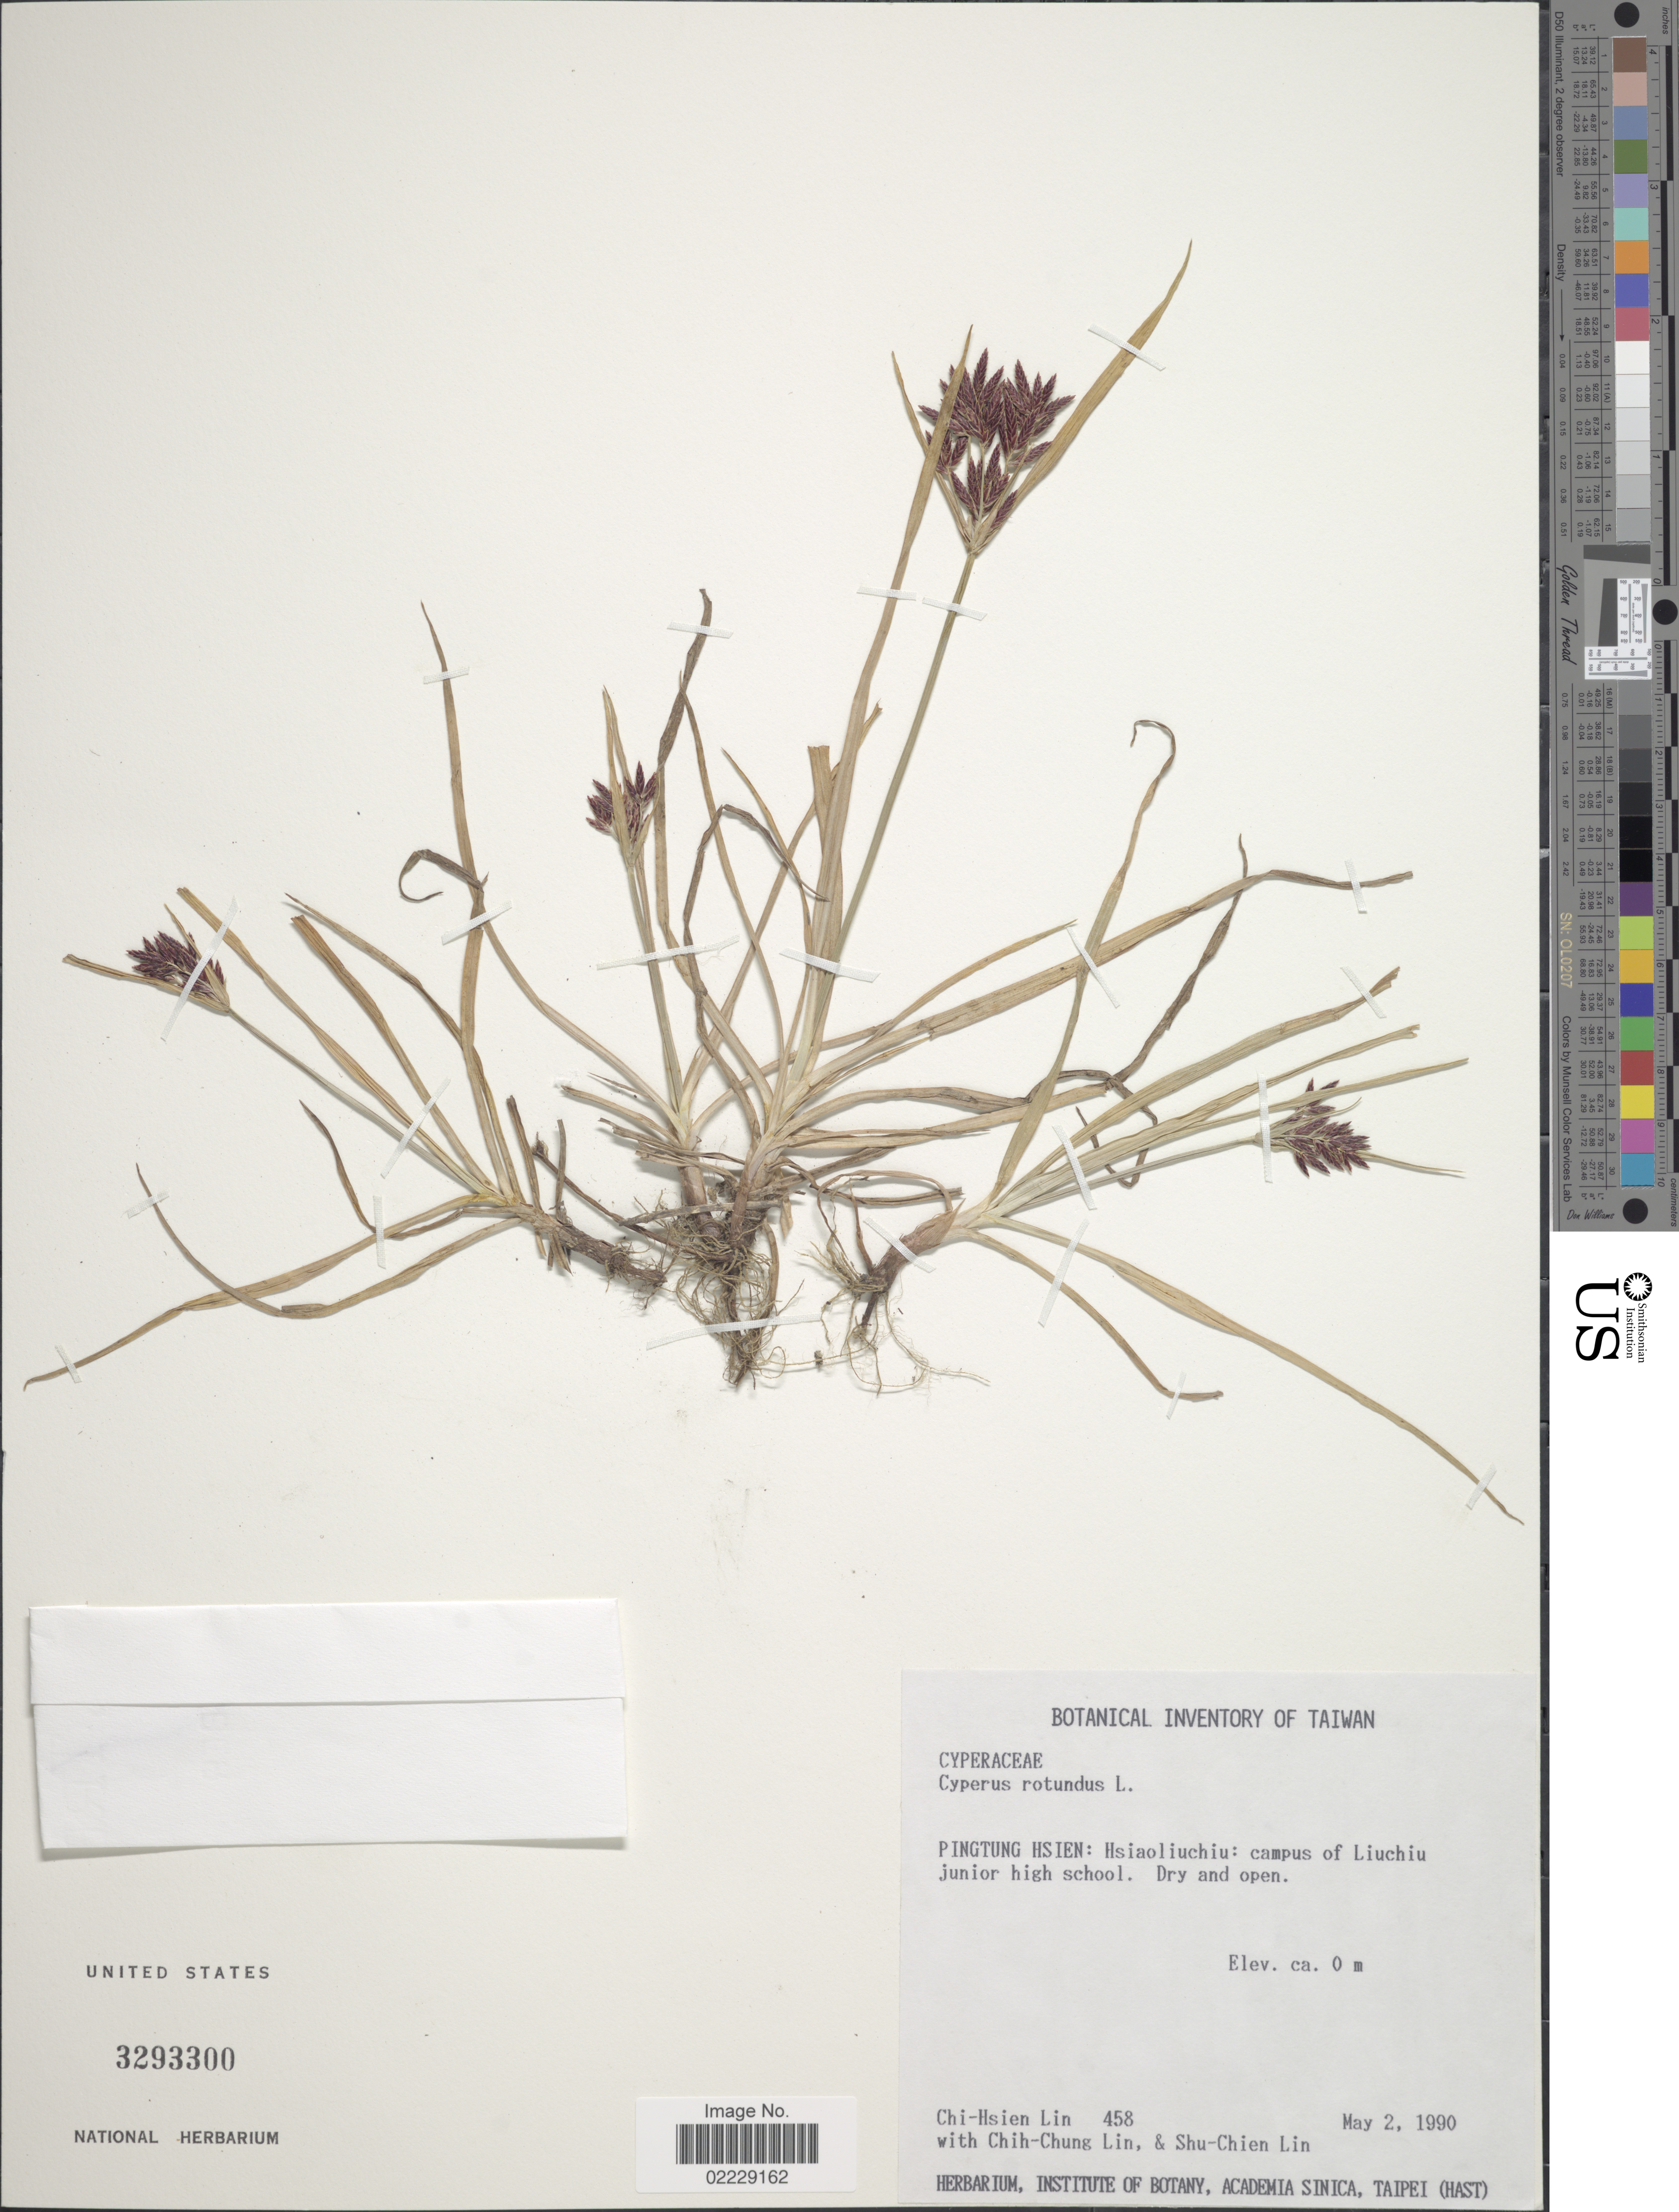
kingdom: Plantae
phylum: Tracheophyta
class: Liliopsida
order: Poales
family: Cyperaceae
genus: Cyperus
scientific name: Cyperus rotundus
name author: L.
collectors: C. Lin, C. Lin & S. Lin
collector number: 458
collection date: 1990-05-02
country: Taiwan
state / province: Pingtung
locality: Pingtung Hsien: Hsiaoliuchiu: campus of Liuchiu junior high school.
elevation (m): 0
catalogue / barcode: US 3293300